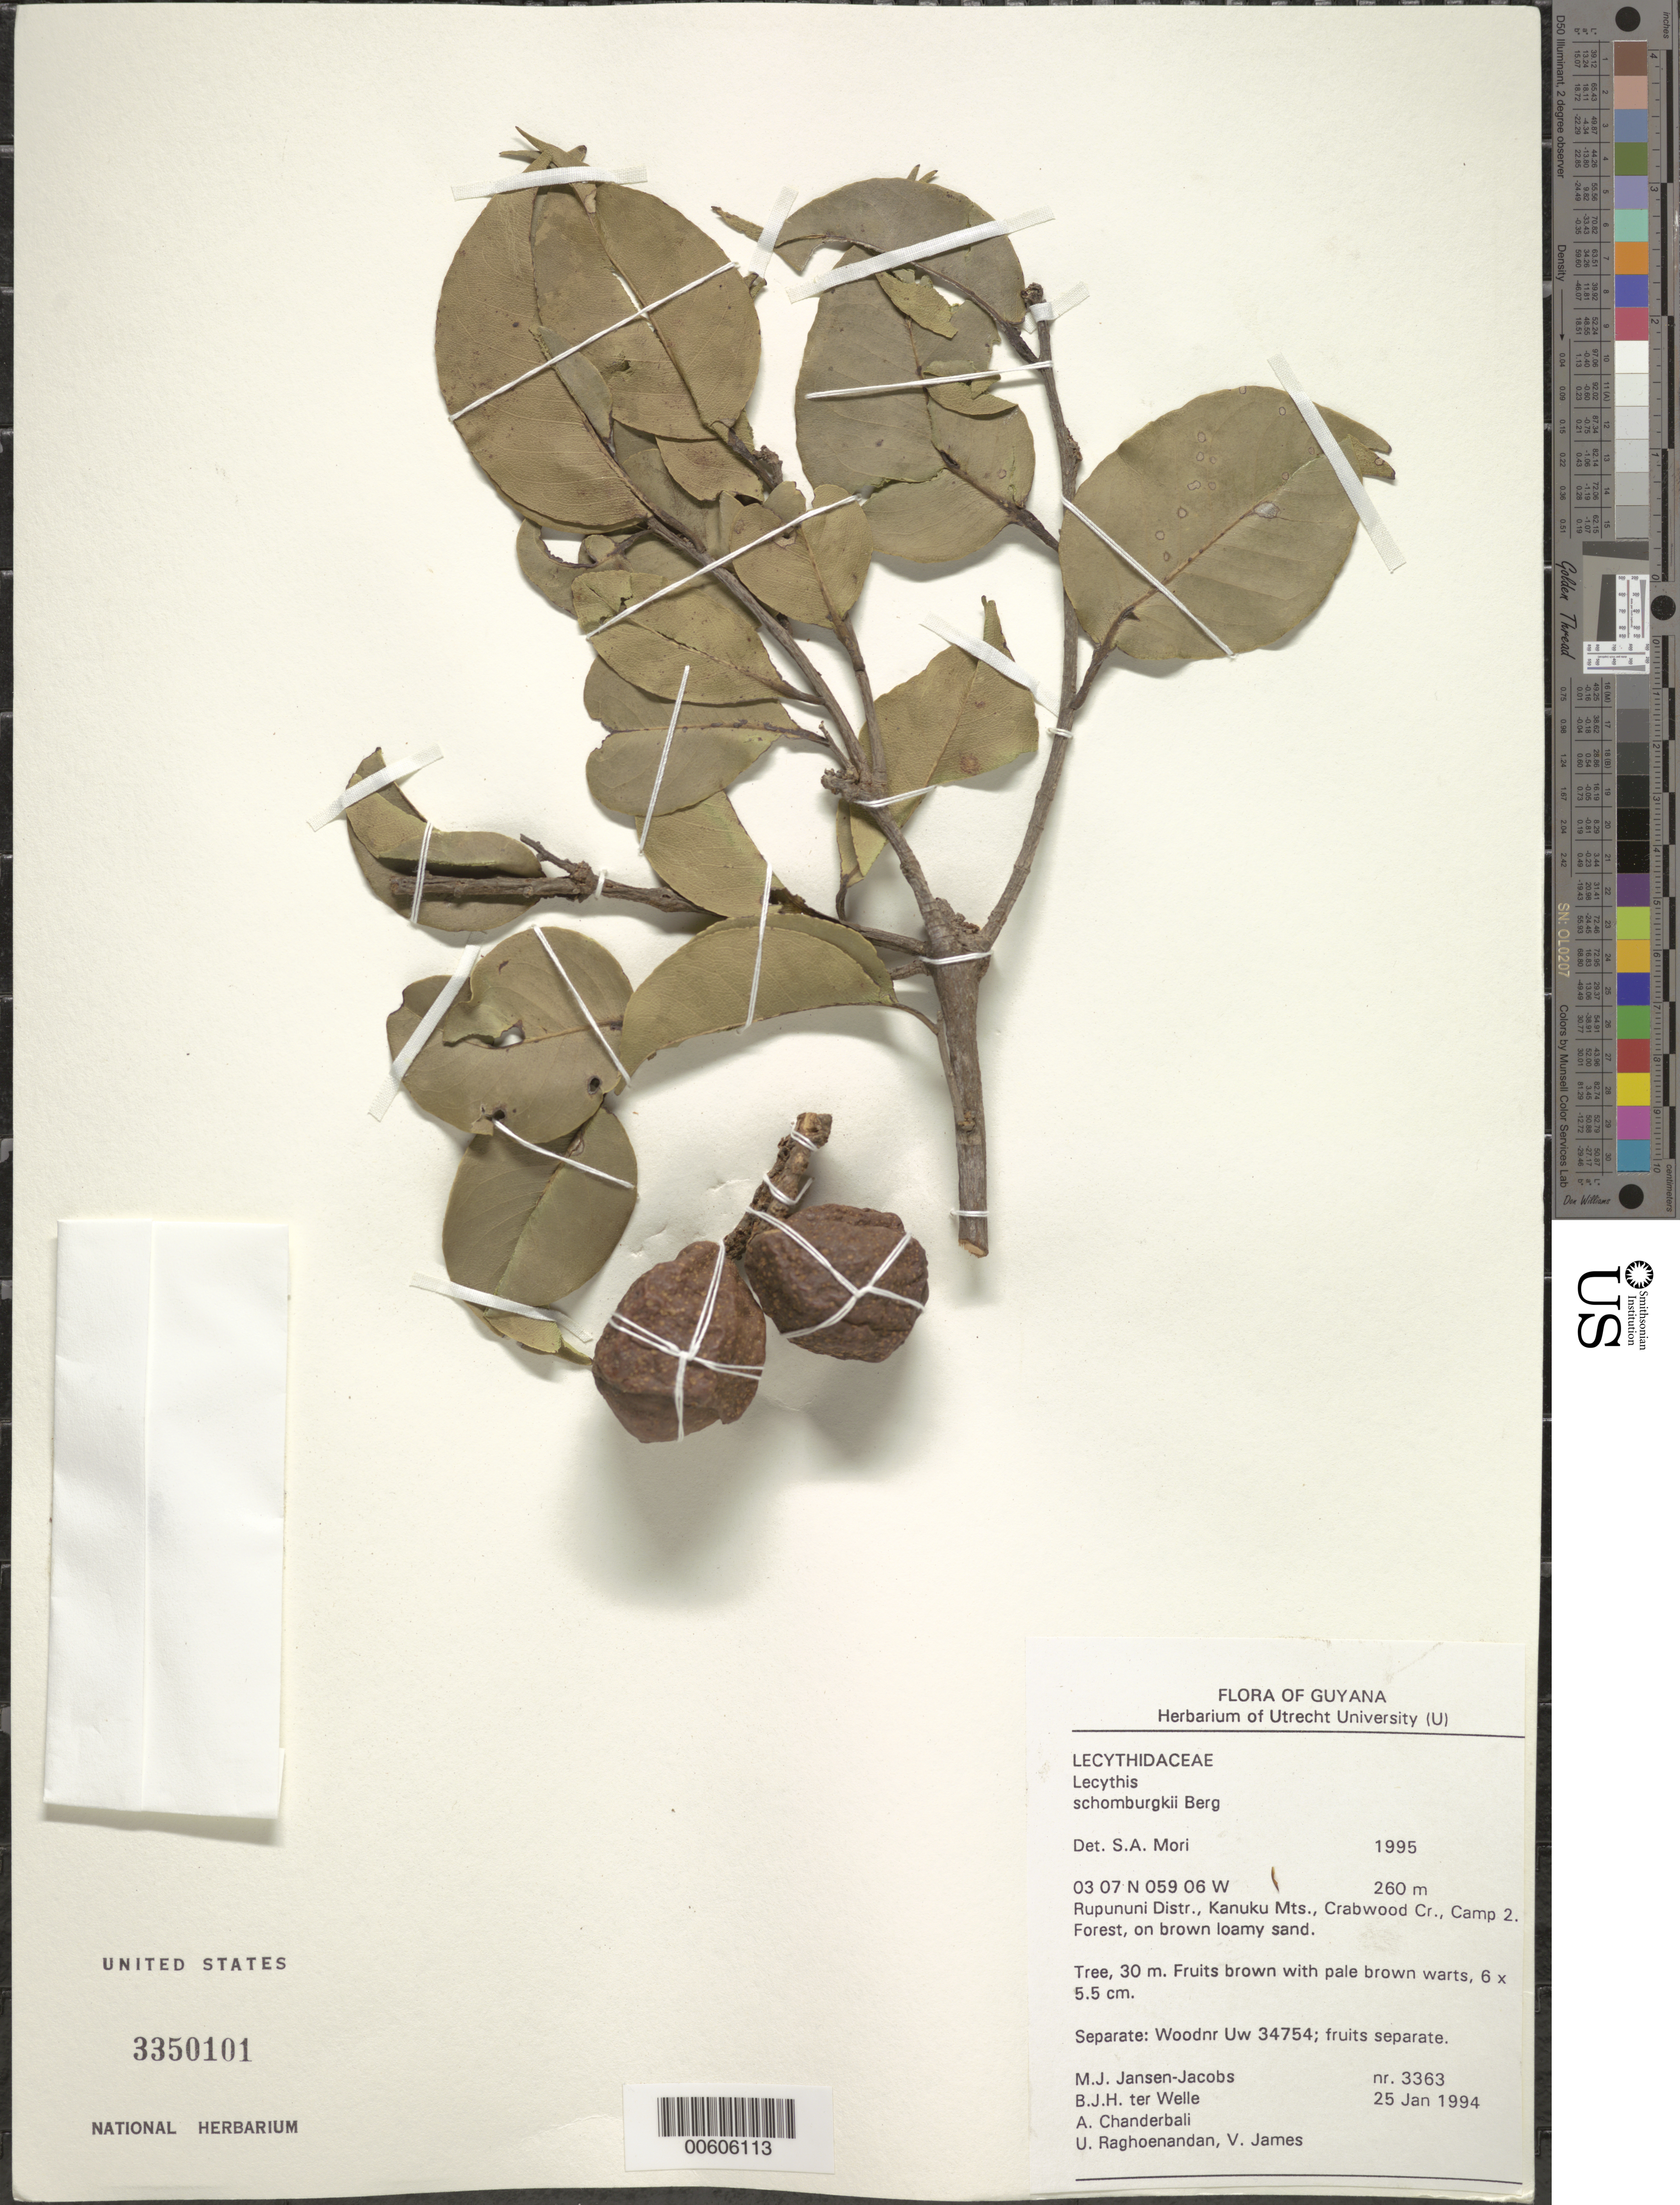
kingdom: Plantae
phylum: Tracheophyta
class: Magnoliopsida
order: Ericales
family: Lecythidaceae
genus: Lecythis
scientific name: Lecythis schomburgkii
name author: O. Berg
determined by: Mori, Scott A.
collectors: M. J. Jansen-Jacobs, B. Welle, A. S. Chanderbali, U. Raghoenandan & V. James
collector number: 3363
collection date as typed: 25-Jan-94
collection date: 1994-01-25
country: Guyana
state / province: U. Takutu-U. Essequibo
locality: Crabwood Cr., Camp 2, Kanuku Mts., Rupununi District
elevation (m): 260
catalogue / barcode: US 3350101